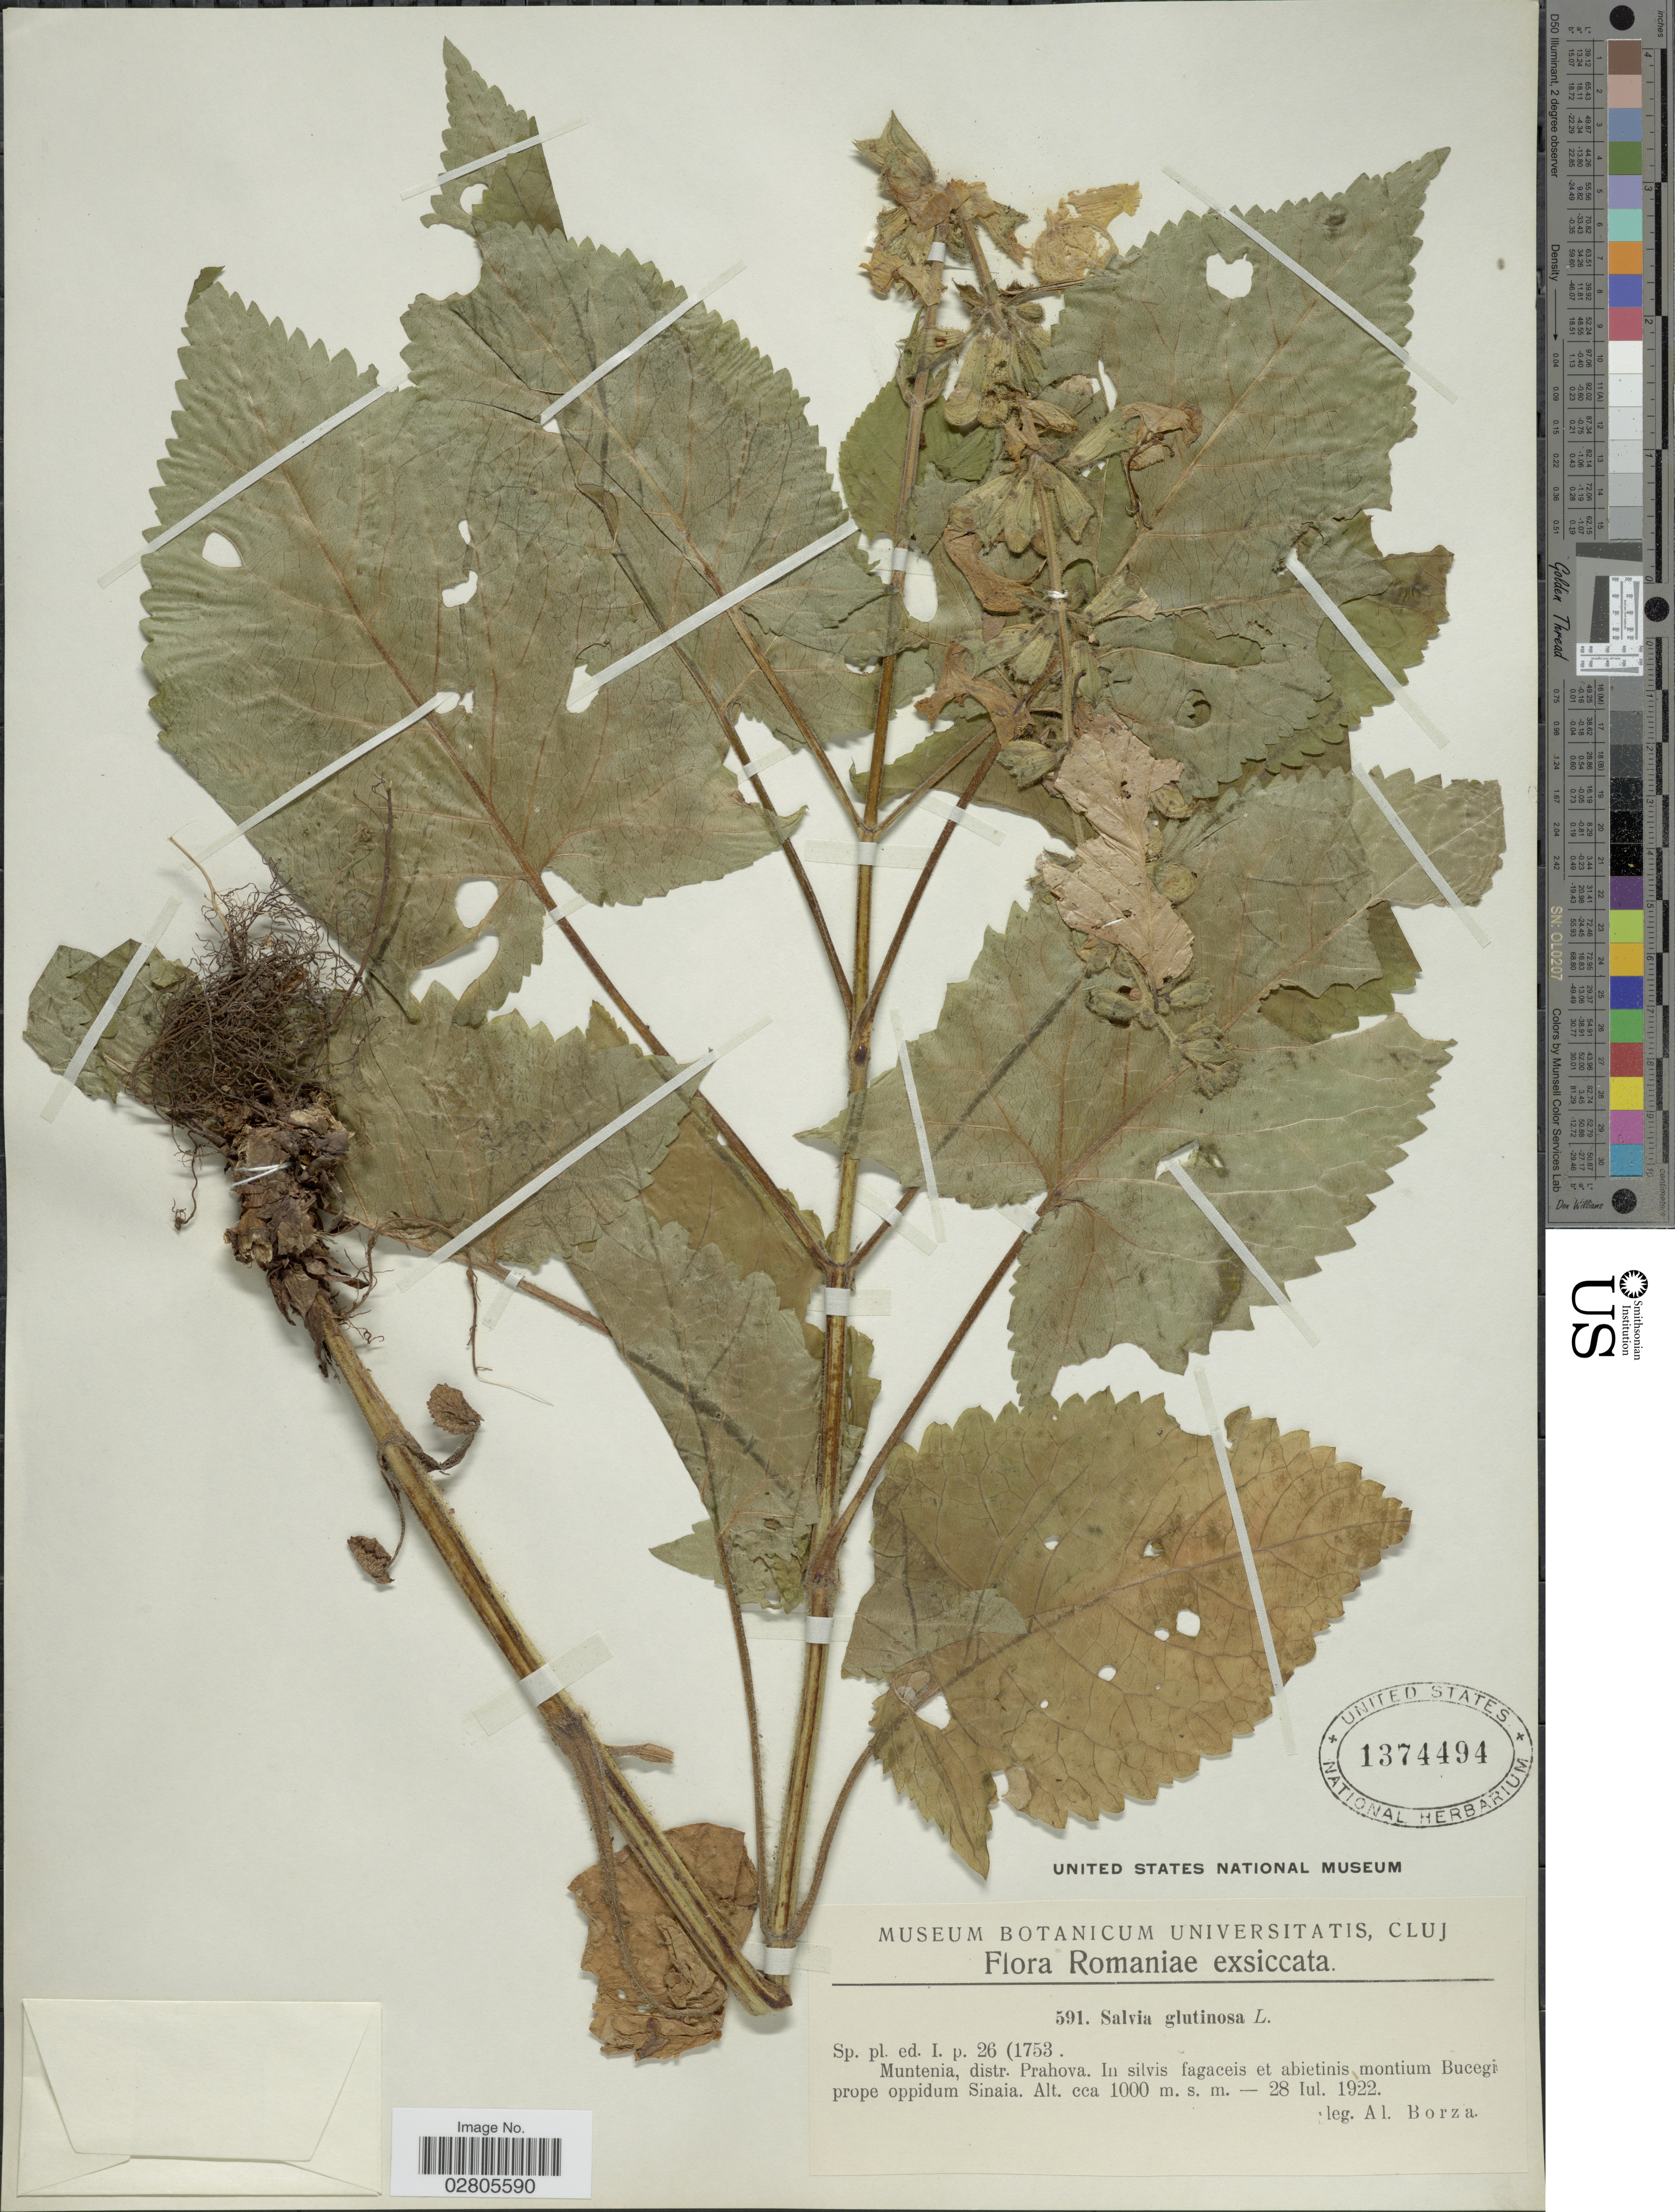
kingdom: Plantae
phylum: Tracheophyta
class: Magnoliopsida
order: Lamiales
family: Lamiaceae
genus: Salvia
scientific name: Salvia glutinosa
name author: L.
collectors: A. Borza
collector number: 591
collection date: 1922-07-28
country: Romania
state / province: Prahova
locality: Muntenia, distr. Prahova. In silvis fagaceis et abietinis montium Bucegi prope oppidum Sinaia.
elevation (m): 1000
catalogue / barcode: US 1374494